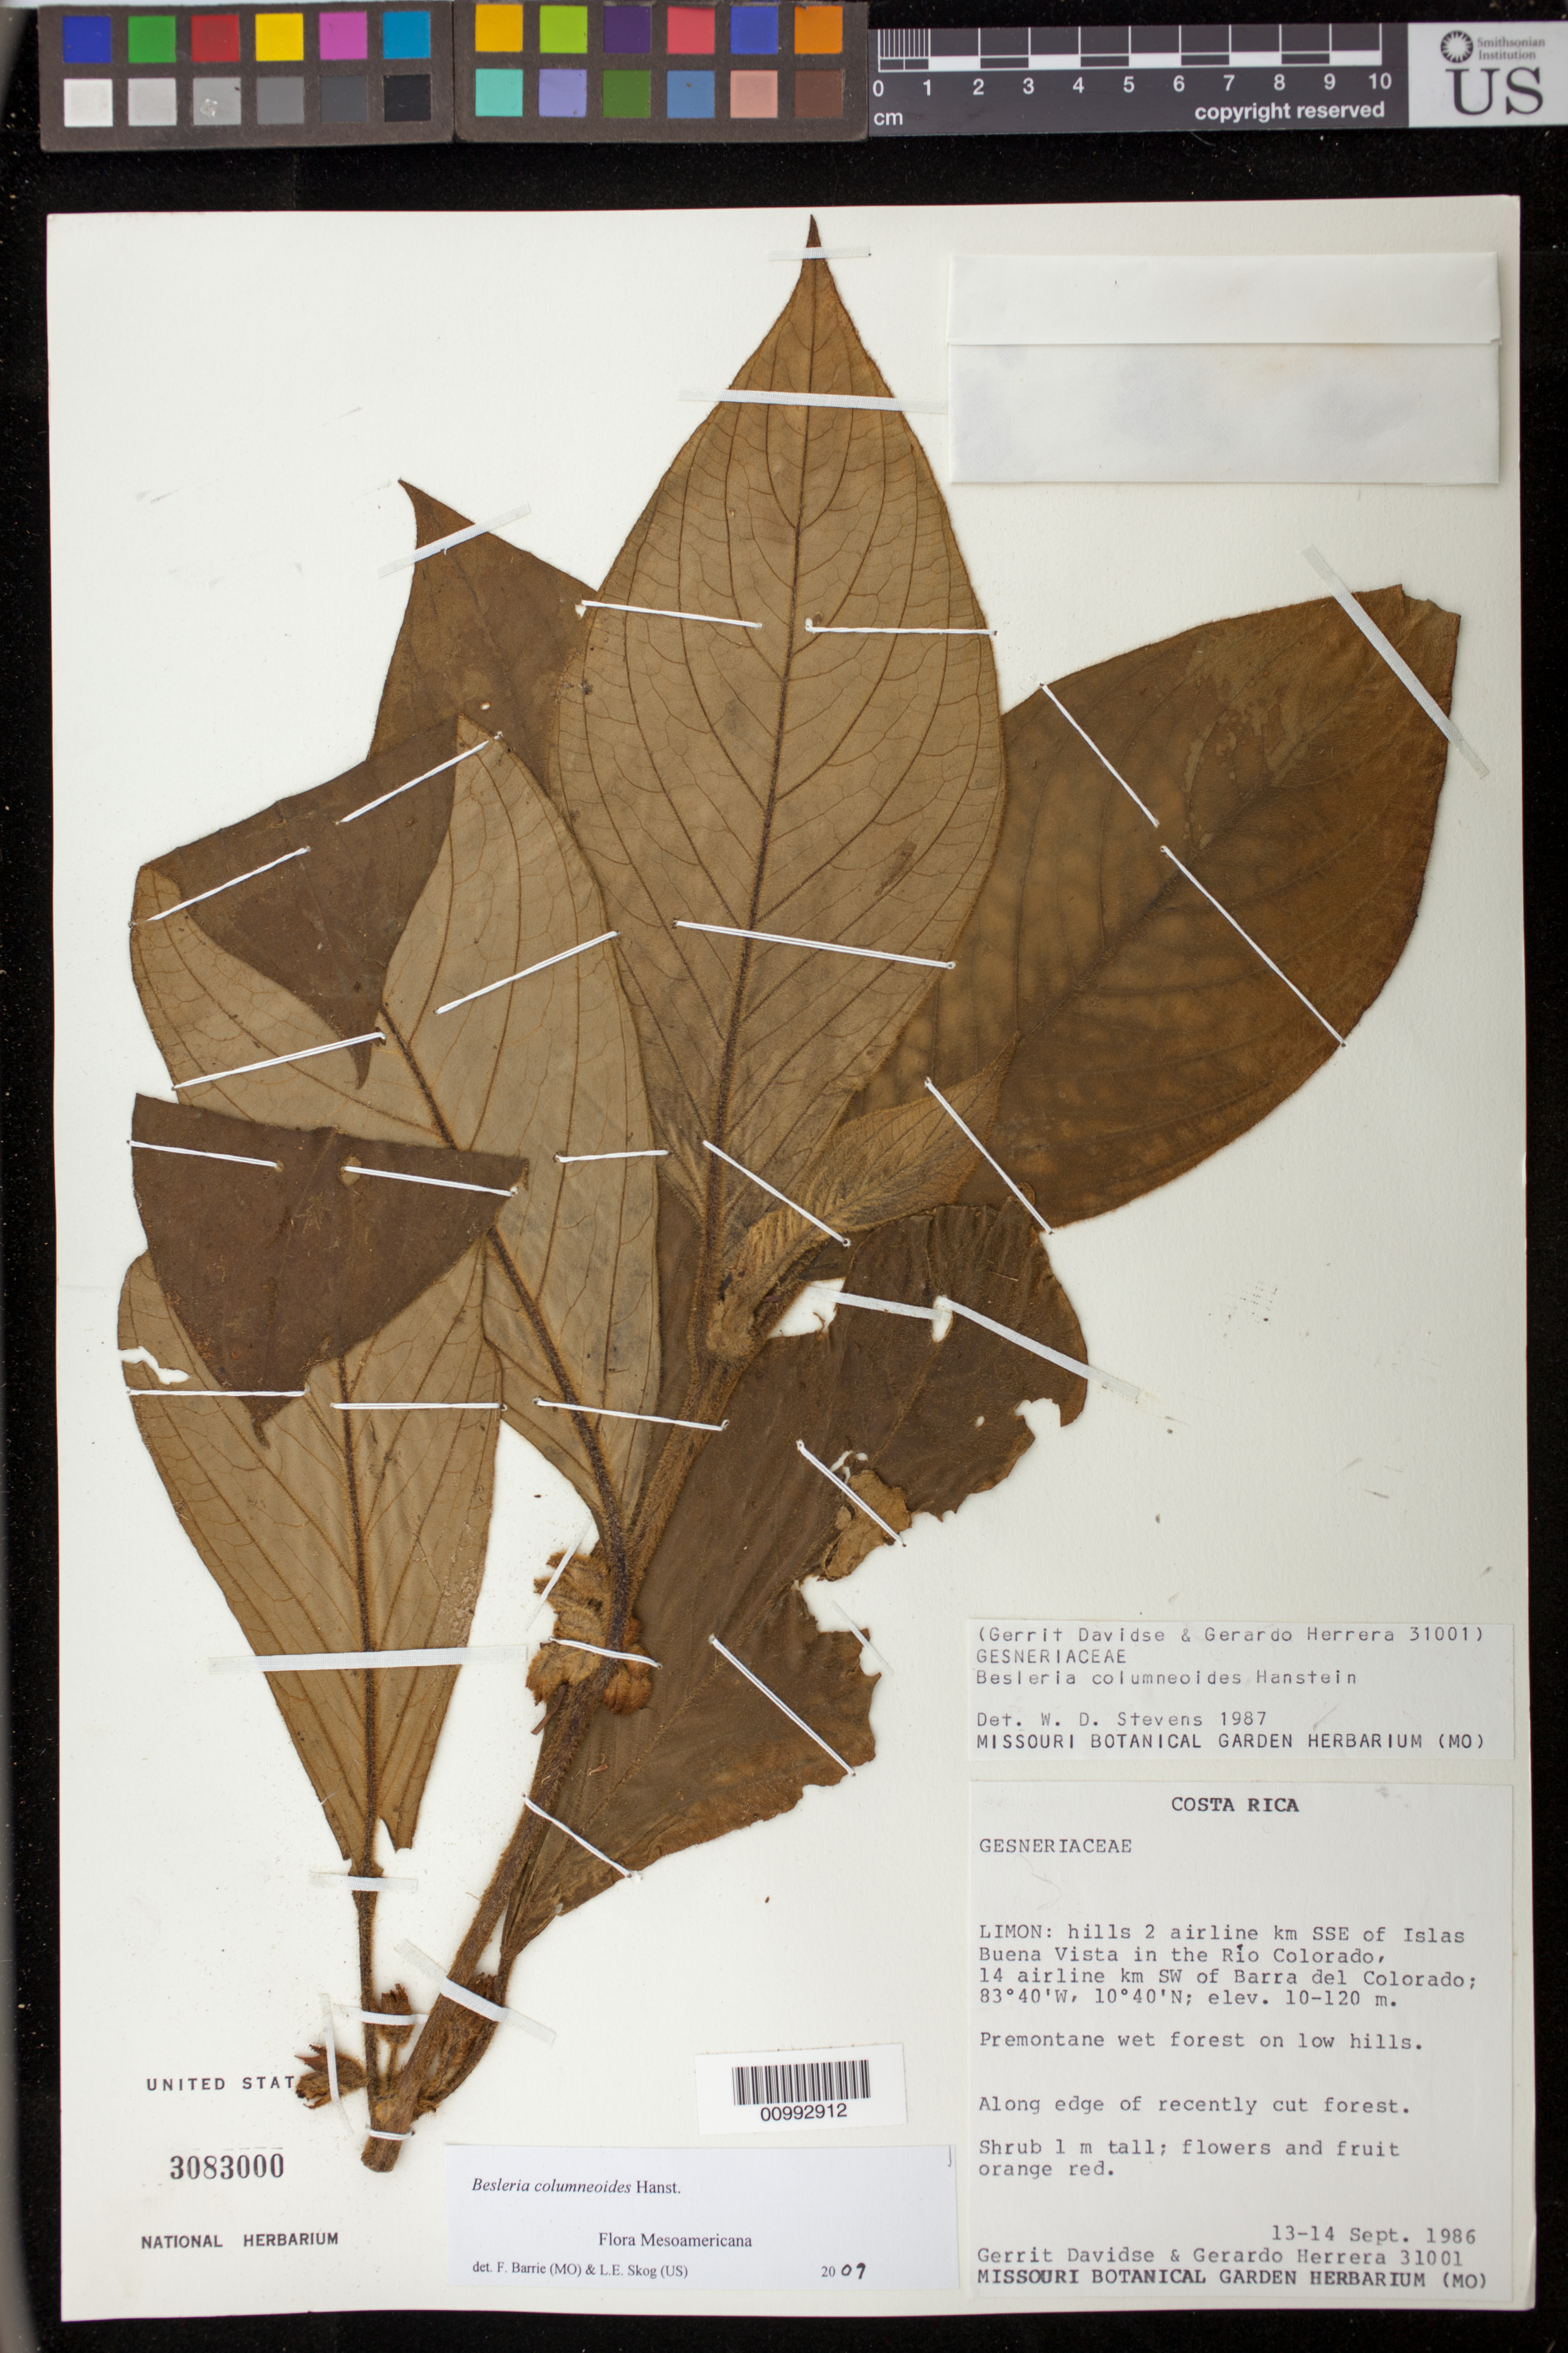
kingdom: Plantae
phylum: Tracheophyta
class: Magnoliopsida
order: Lamiales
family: Gesneriaceae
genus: Besleria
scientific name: Besleria columneoides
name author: Hanst.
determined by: Barrie, F. R.; Skog, Laurence E.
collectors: G. Davidse & G. Herrera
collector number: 31001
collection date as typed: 13-14 Sep 1986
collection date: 1986-09-13/1986-09-14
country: Costa Rica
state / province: Limón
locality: Limon: hills 2 airline km SSE of Islas Buena Vista in the Rio Colorado, 14 airline km SW of Barra del Colorado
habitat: Premontane wet forest on low hills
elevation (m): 10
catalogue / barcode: US 3083000